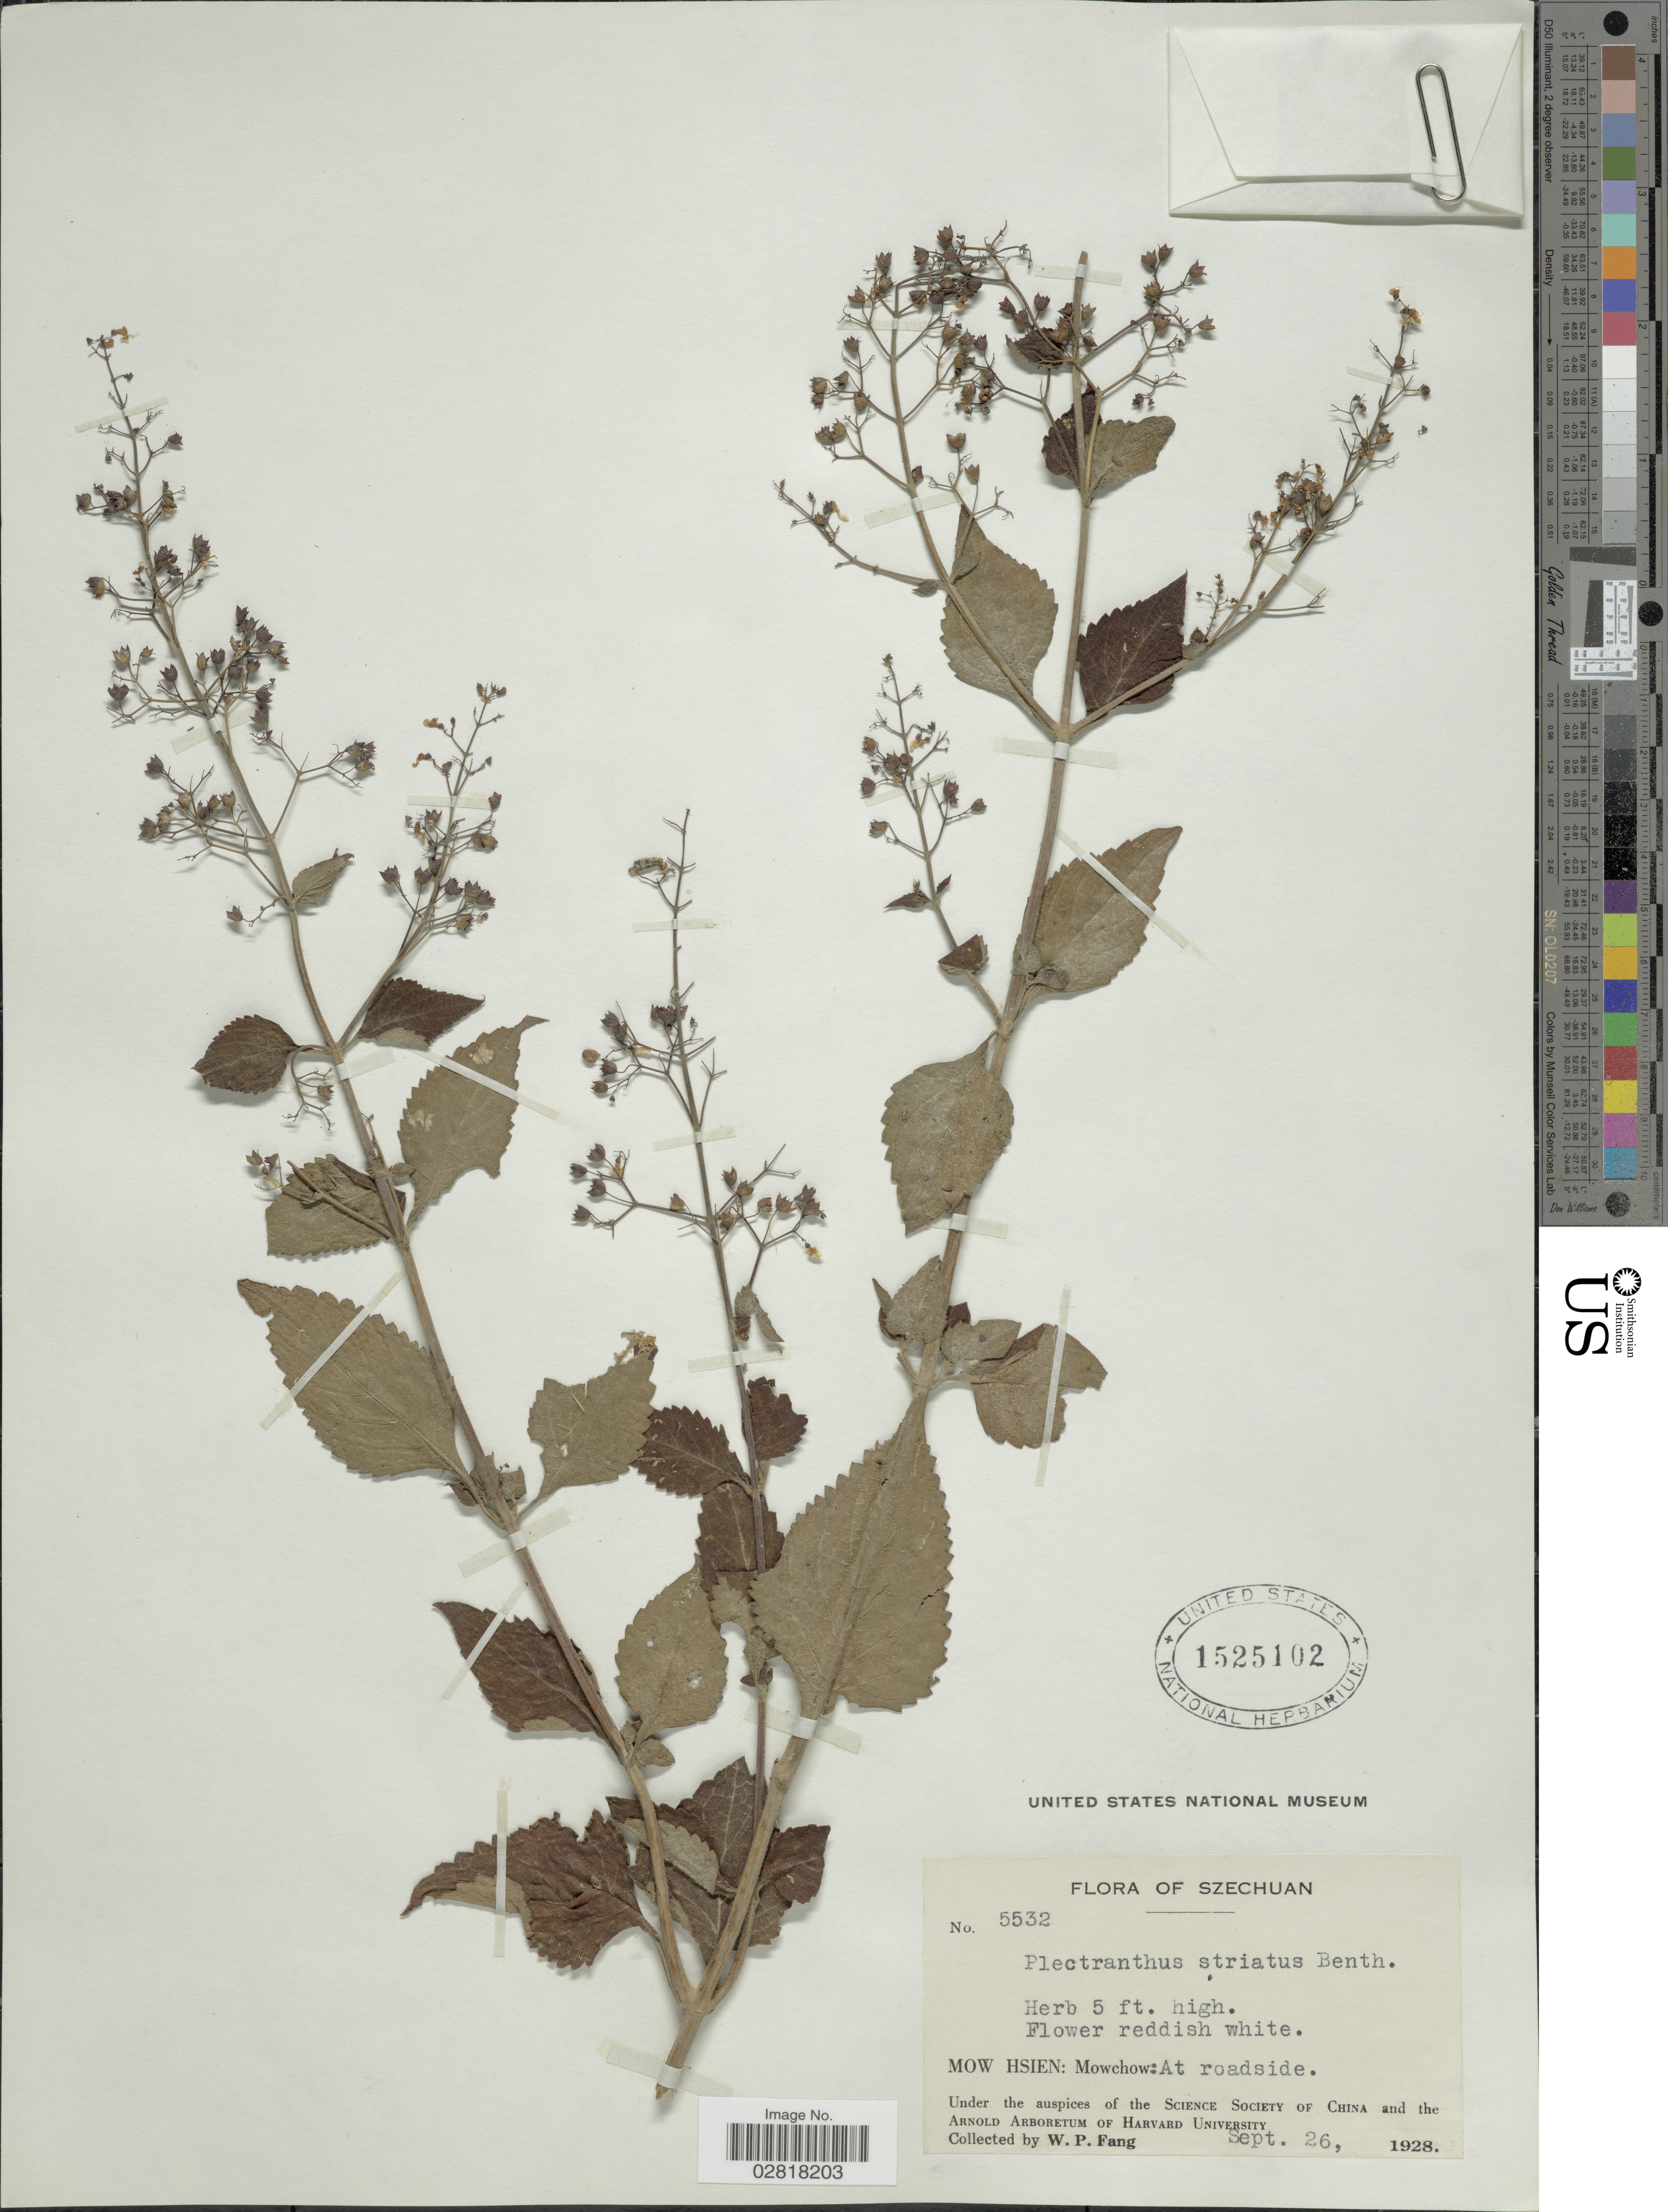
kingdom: Plantae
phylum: Tracheophyta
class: Magnoliopsida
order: Lamiales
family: Lamiaceae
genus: Plectranthus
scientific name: Plectranthus striatus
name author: Benth.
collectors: W. P. Fang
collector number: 5532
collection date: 1928-09-26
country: China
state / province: Sichuan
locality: Szechuan, Mow Hsien: Mowchow: At roadside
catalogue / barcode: US 1525102